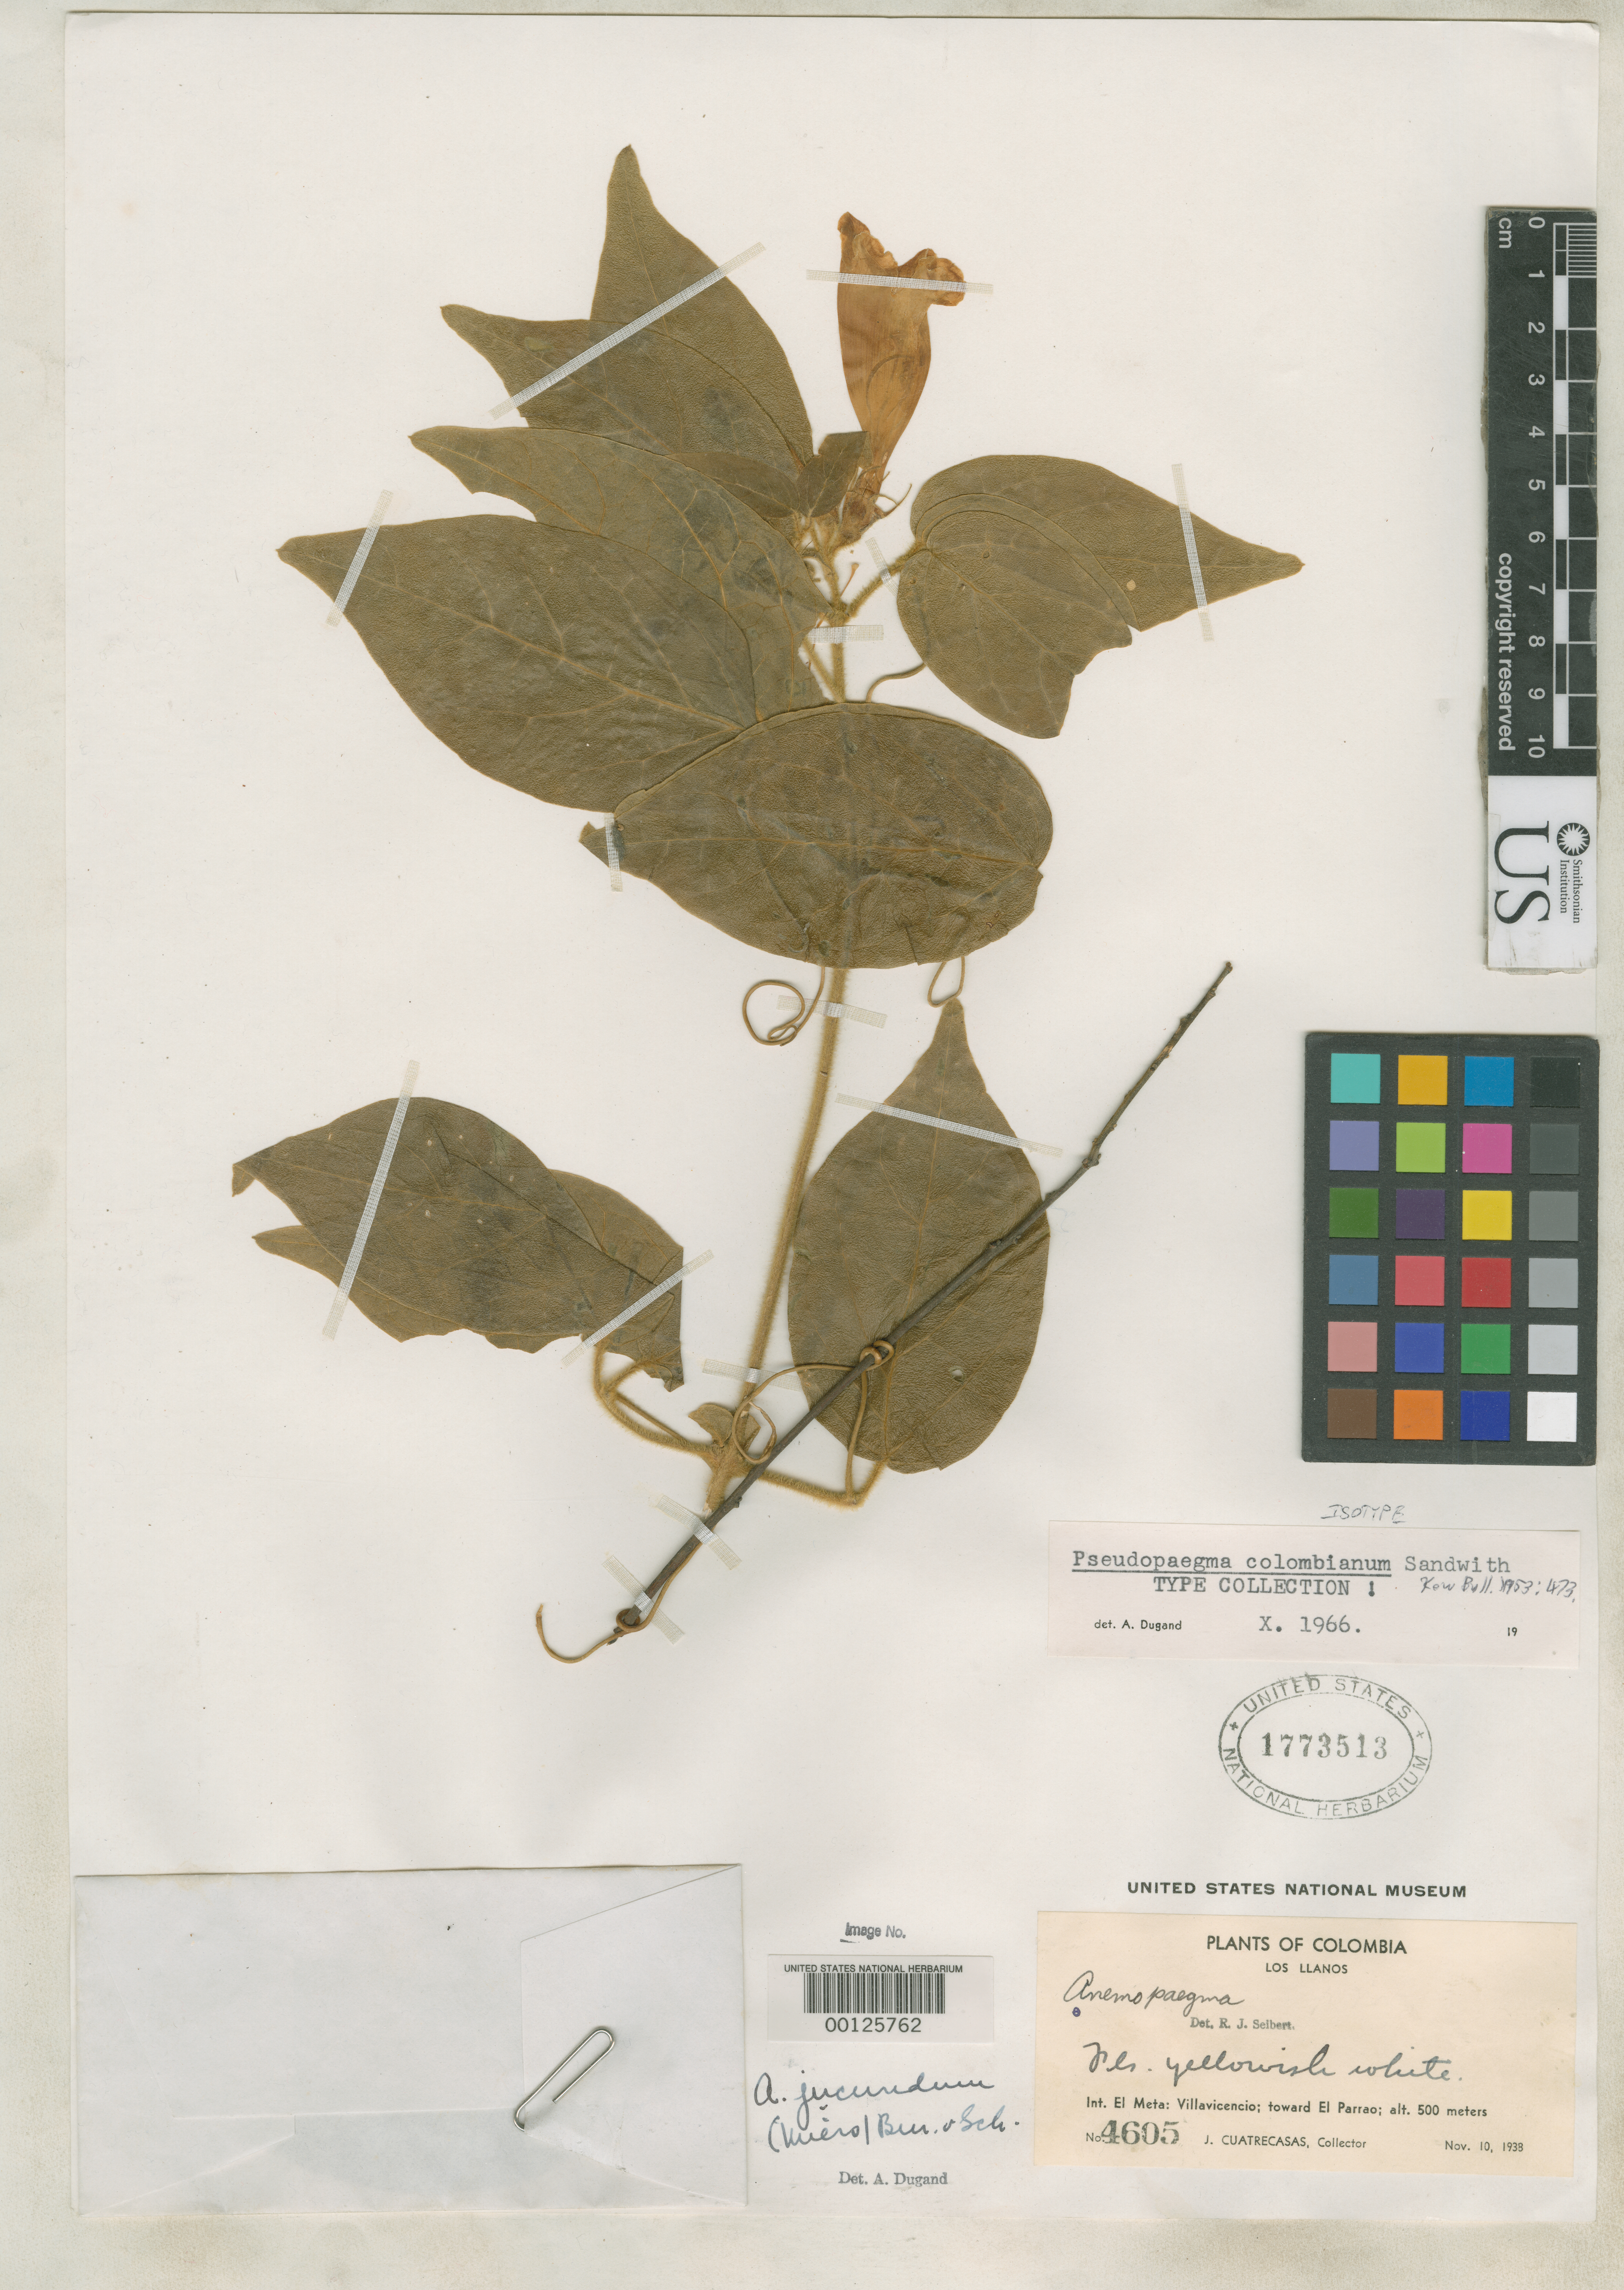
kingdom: Plantae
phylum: Tracheophyta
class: Magnoliopsida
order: Lamiales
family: Bignoniaceae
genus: Pseudopaegma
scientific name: Pseudopaegma colombianum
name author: Sandwith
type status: Isotype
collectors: J. Cuatrecasas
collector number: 4605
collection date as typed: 10 Nov 1938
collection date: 1938-11-10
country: Colombia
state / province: Meta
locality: Villa Vicencia, toward El Parrao.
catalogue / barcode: US 1773513